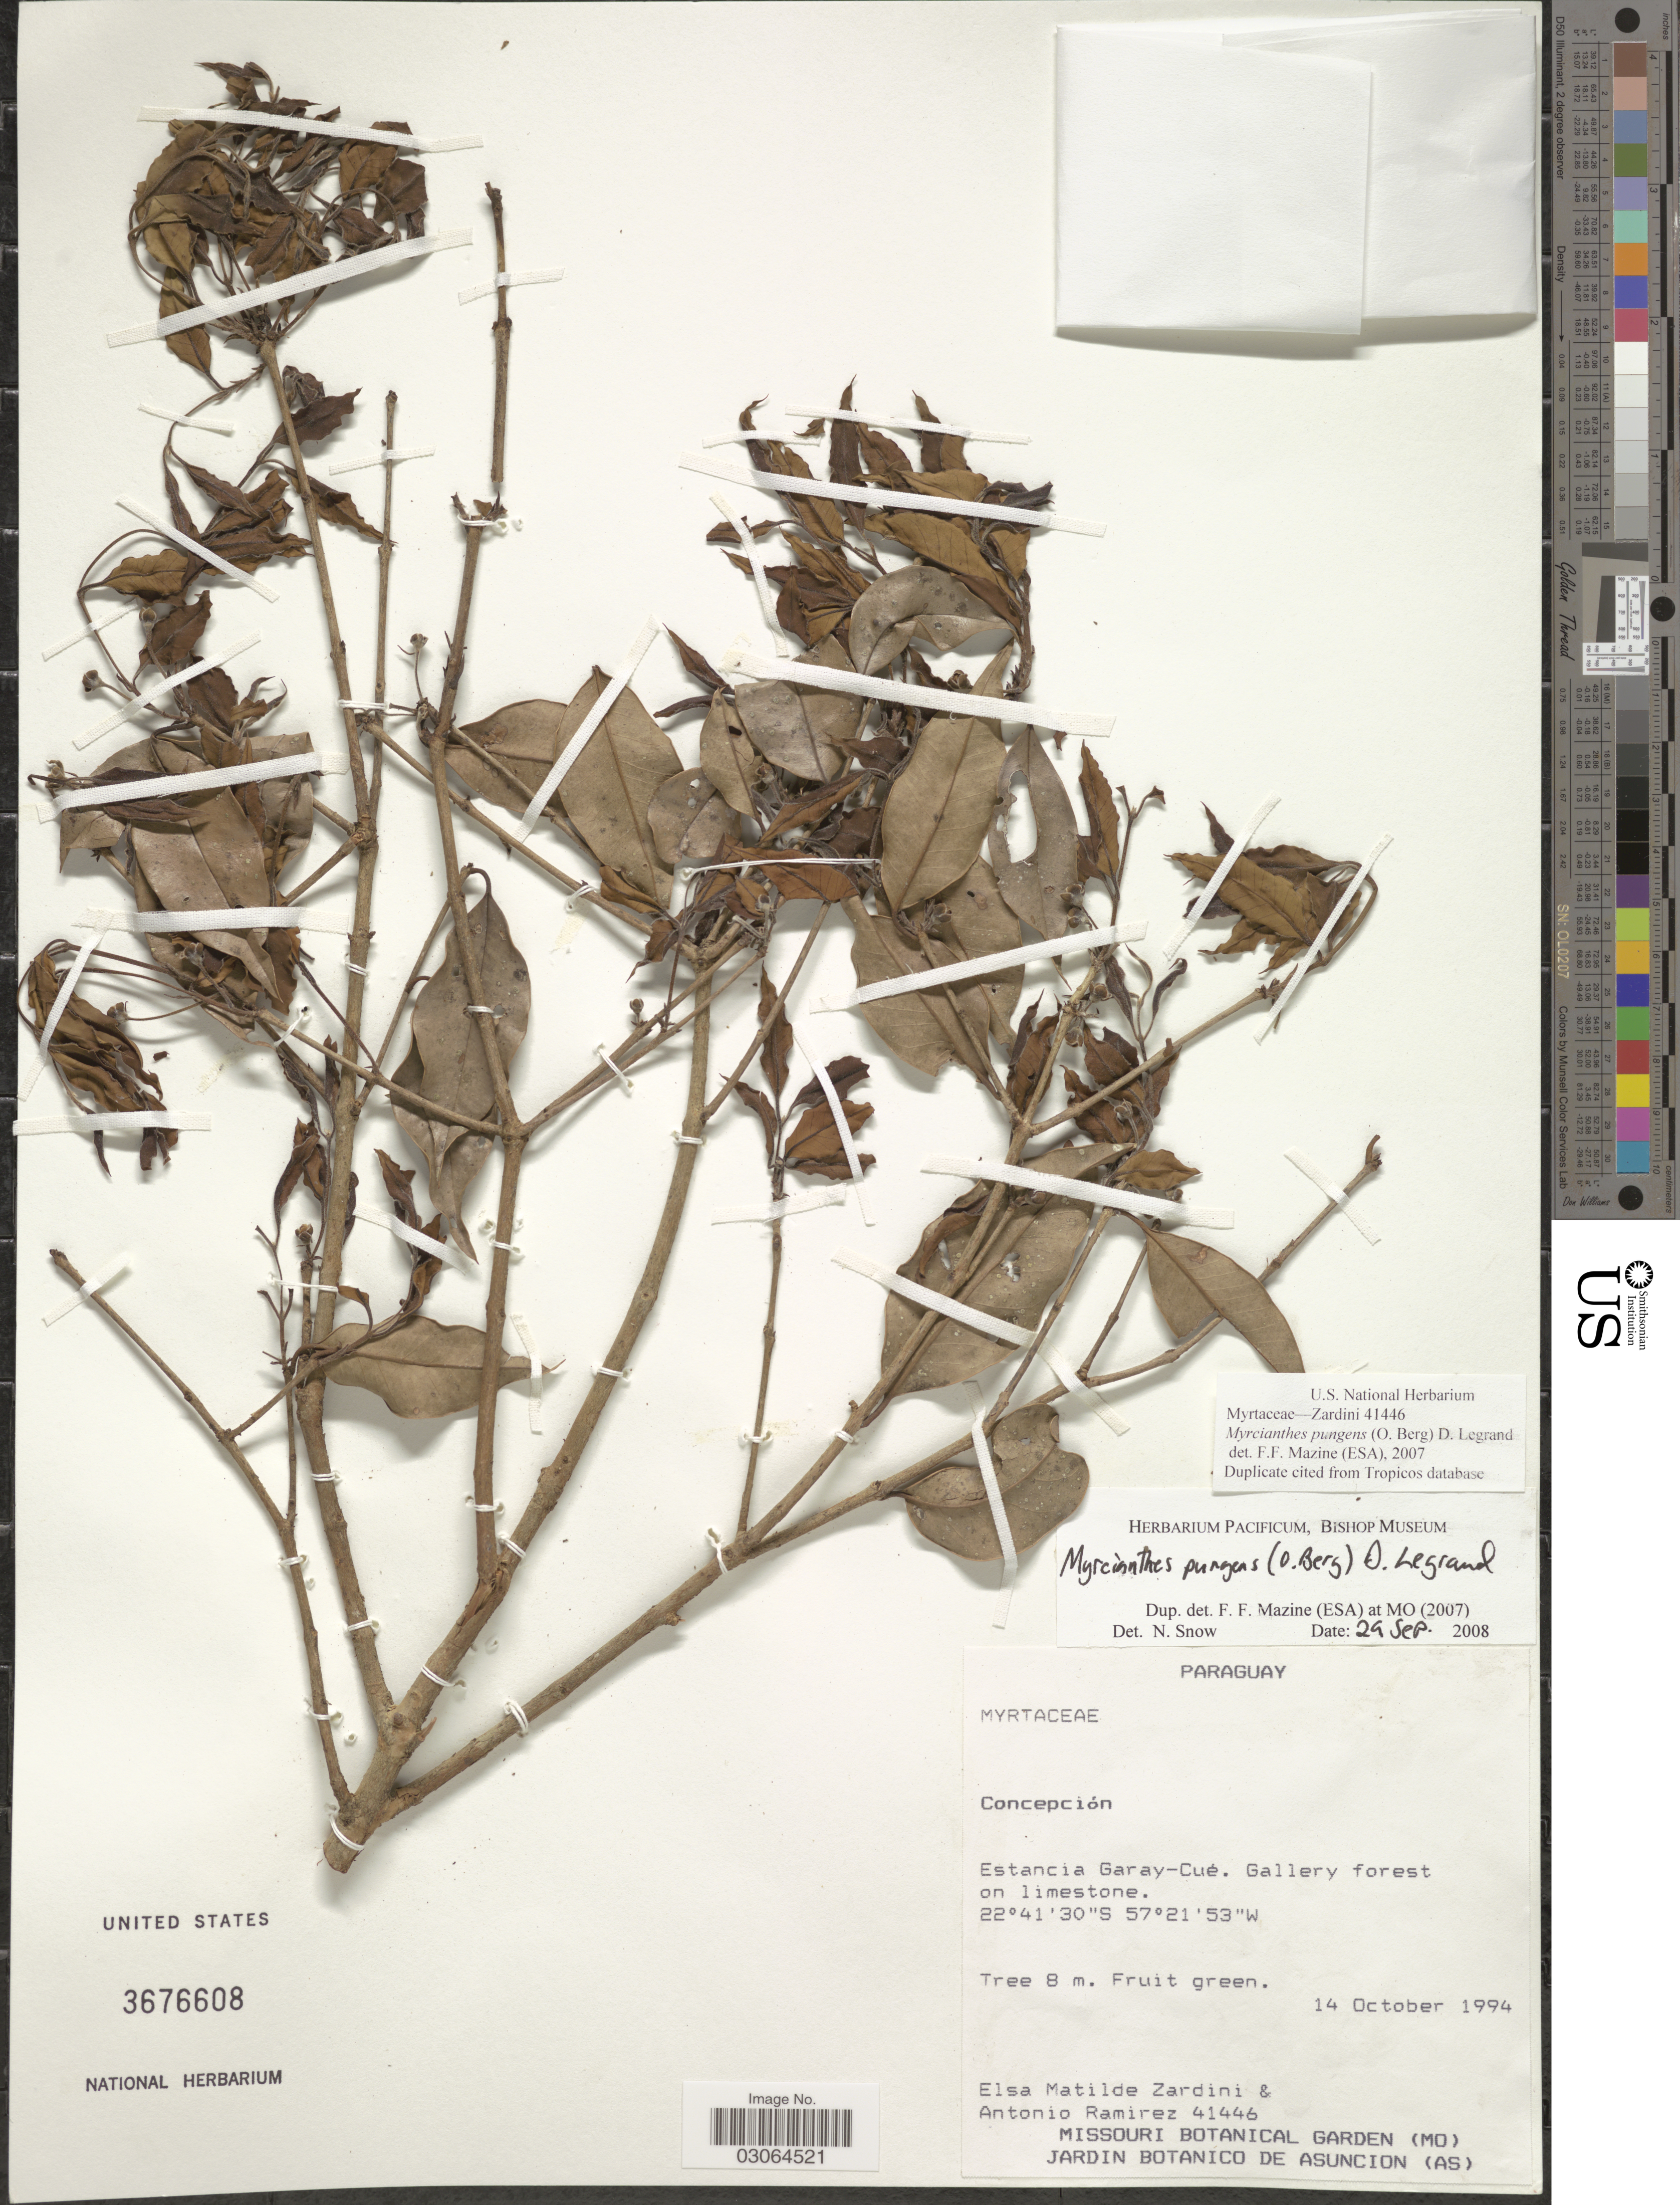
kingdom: Plantae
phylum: Tracheophyta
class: Magnoliopsida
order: Myrtales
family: Myrtaceae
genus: Myrcianthes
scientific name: Myrcianthes pungens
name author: (O. Berg) D. Legrand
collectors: E. M. Zardini & A. Ramirez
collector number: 41446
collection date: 1994-10-14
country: Paraguay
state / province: Concepcion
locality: Estancia Garay-Cué.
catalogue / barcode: US 3676608